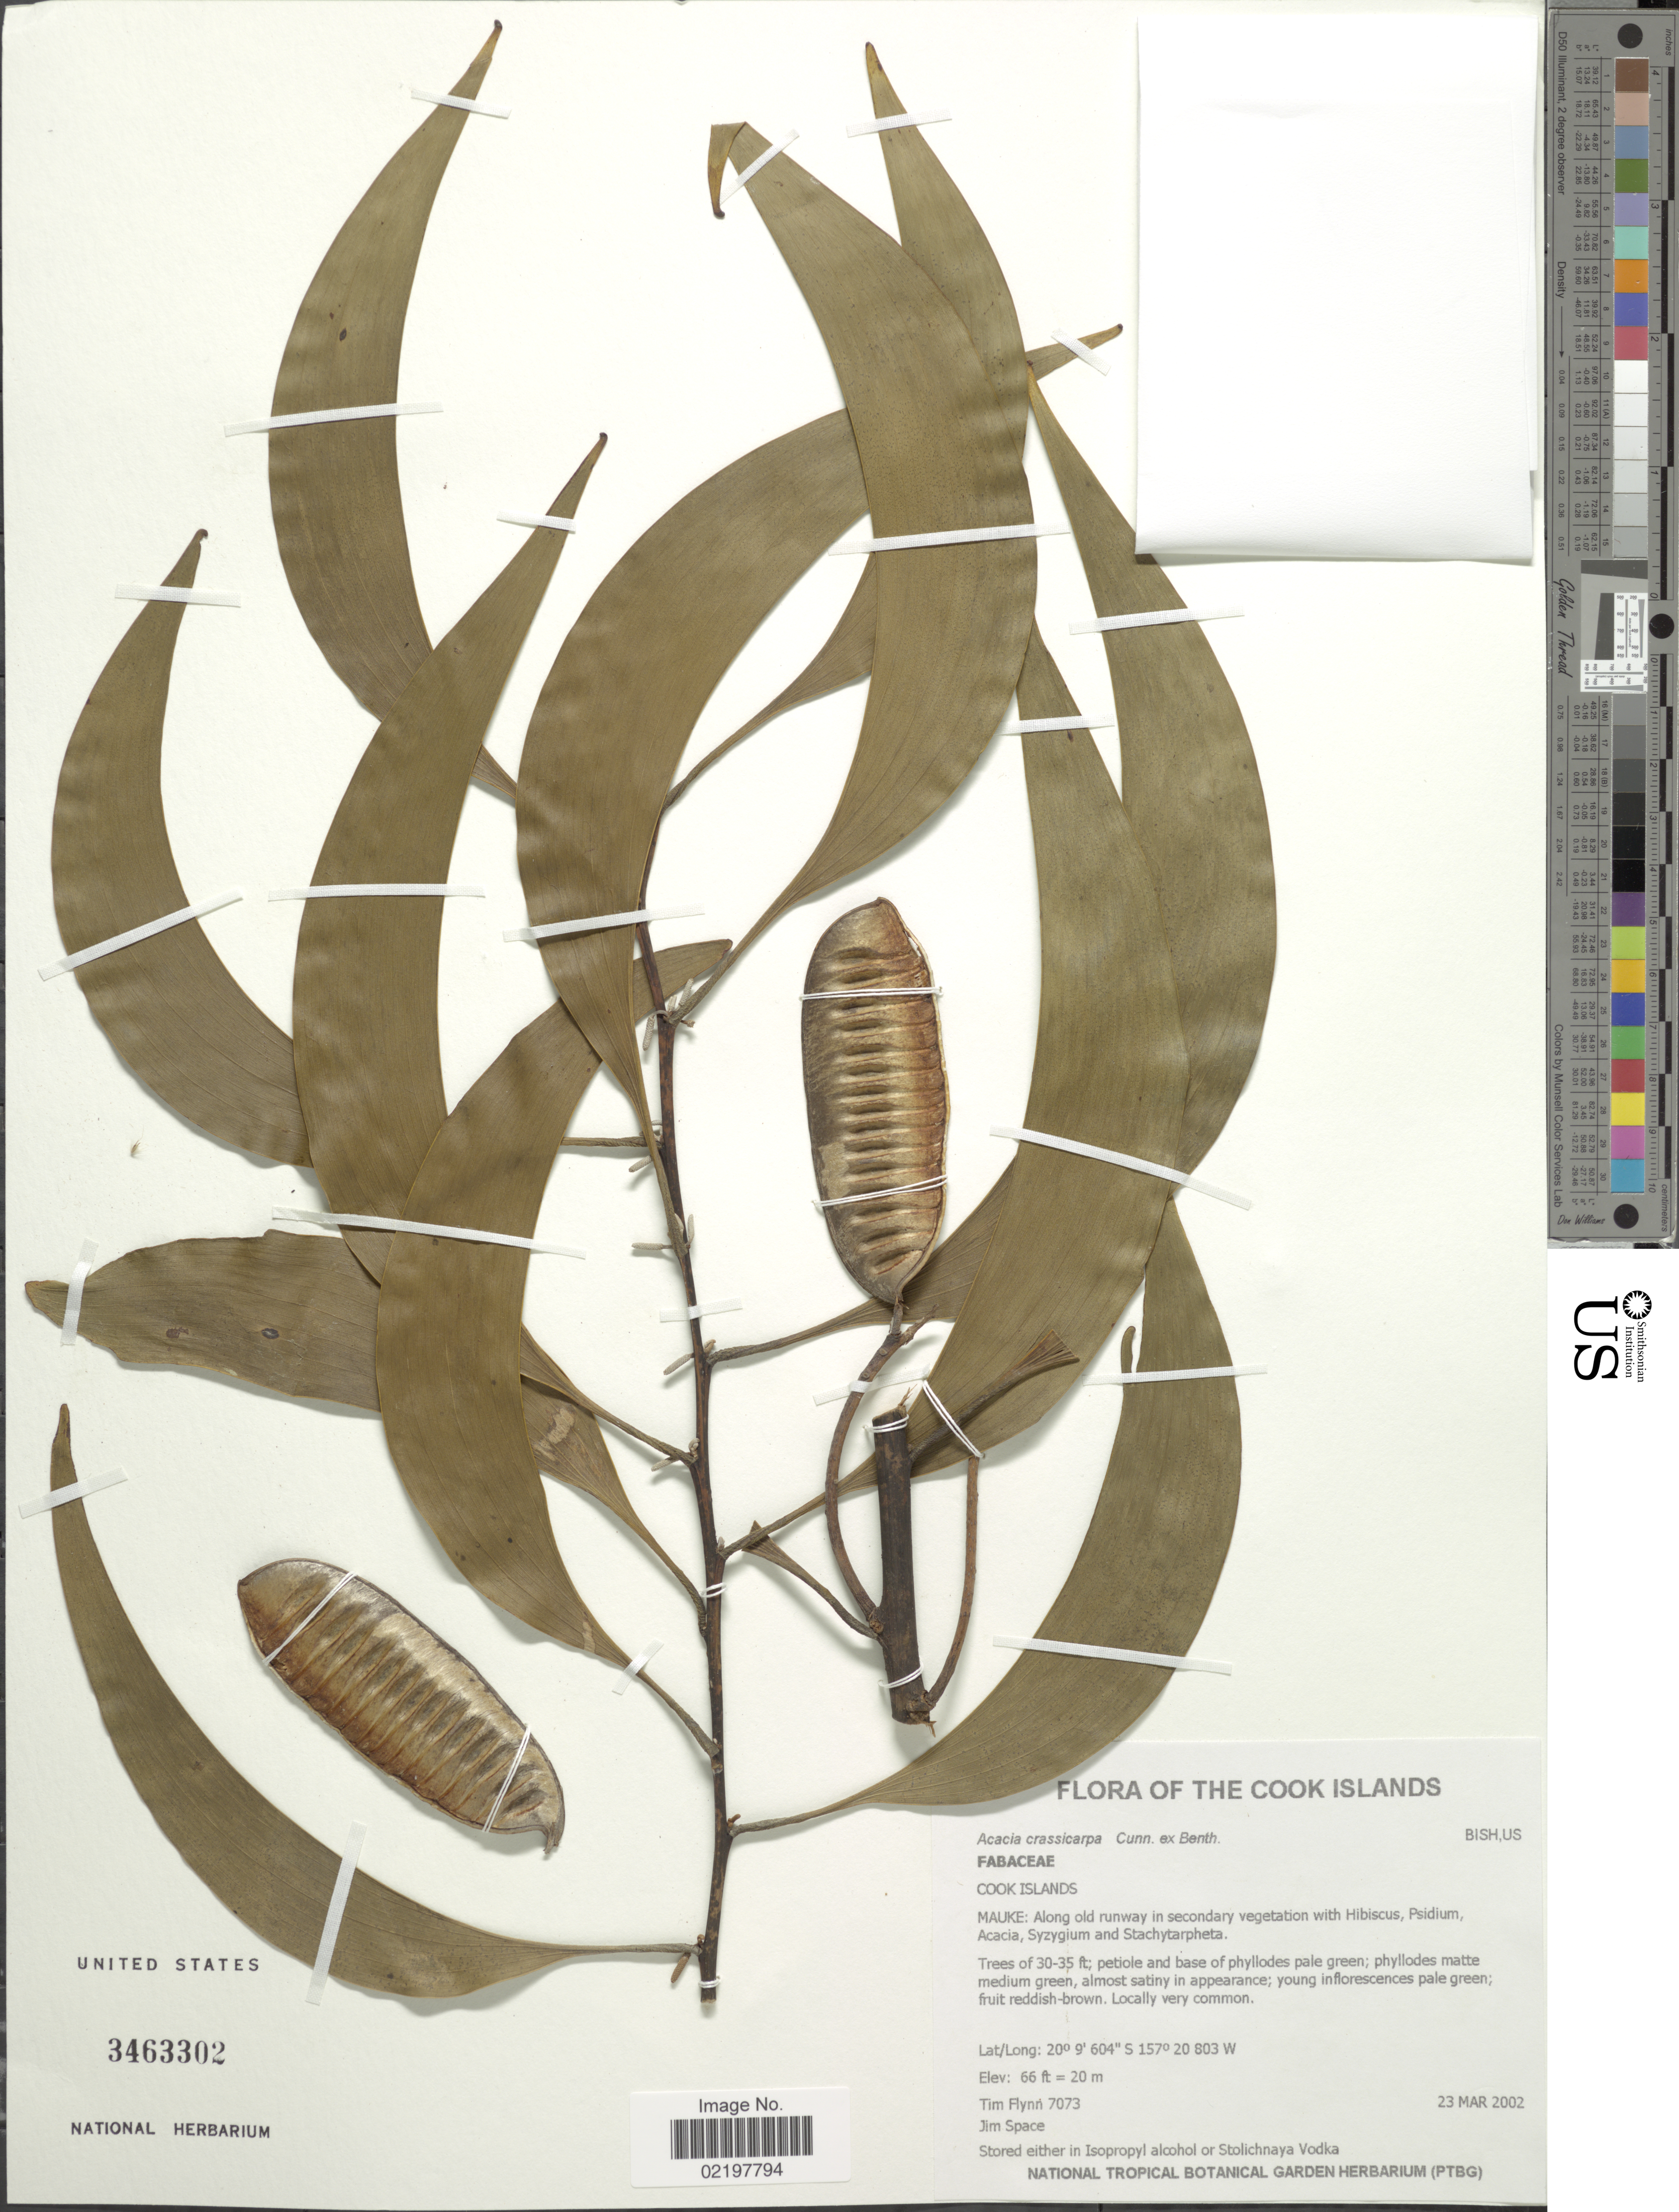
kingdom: Plantae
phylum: Tracheophyta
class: Magnoliopsida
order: Fabales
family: Fabaceae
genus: Acacia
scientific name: Acacia crassicarpa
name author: A. Cunn.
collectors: T. W. Flynn & J. Space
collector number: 7073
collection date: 2002-03-23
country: Cook Islands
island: Mauke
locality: Along old runway in secondary vegetation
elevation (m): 20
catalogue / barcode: US 3463302